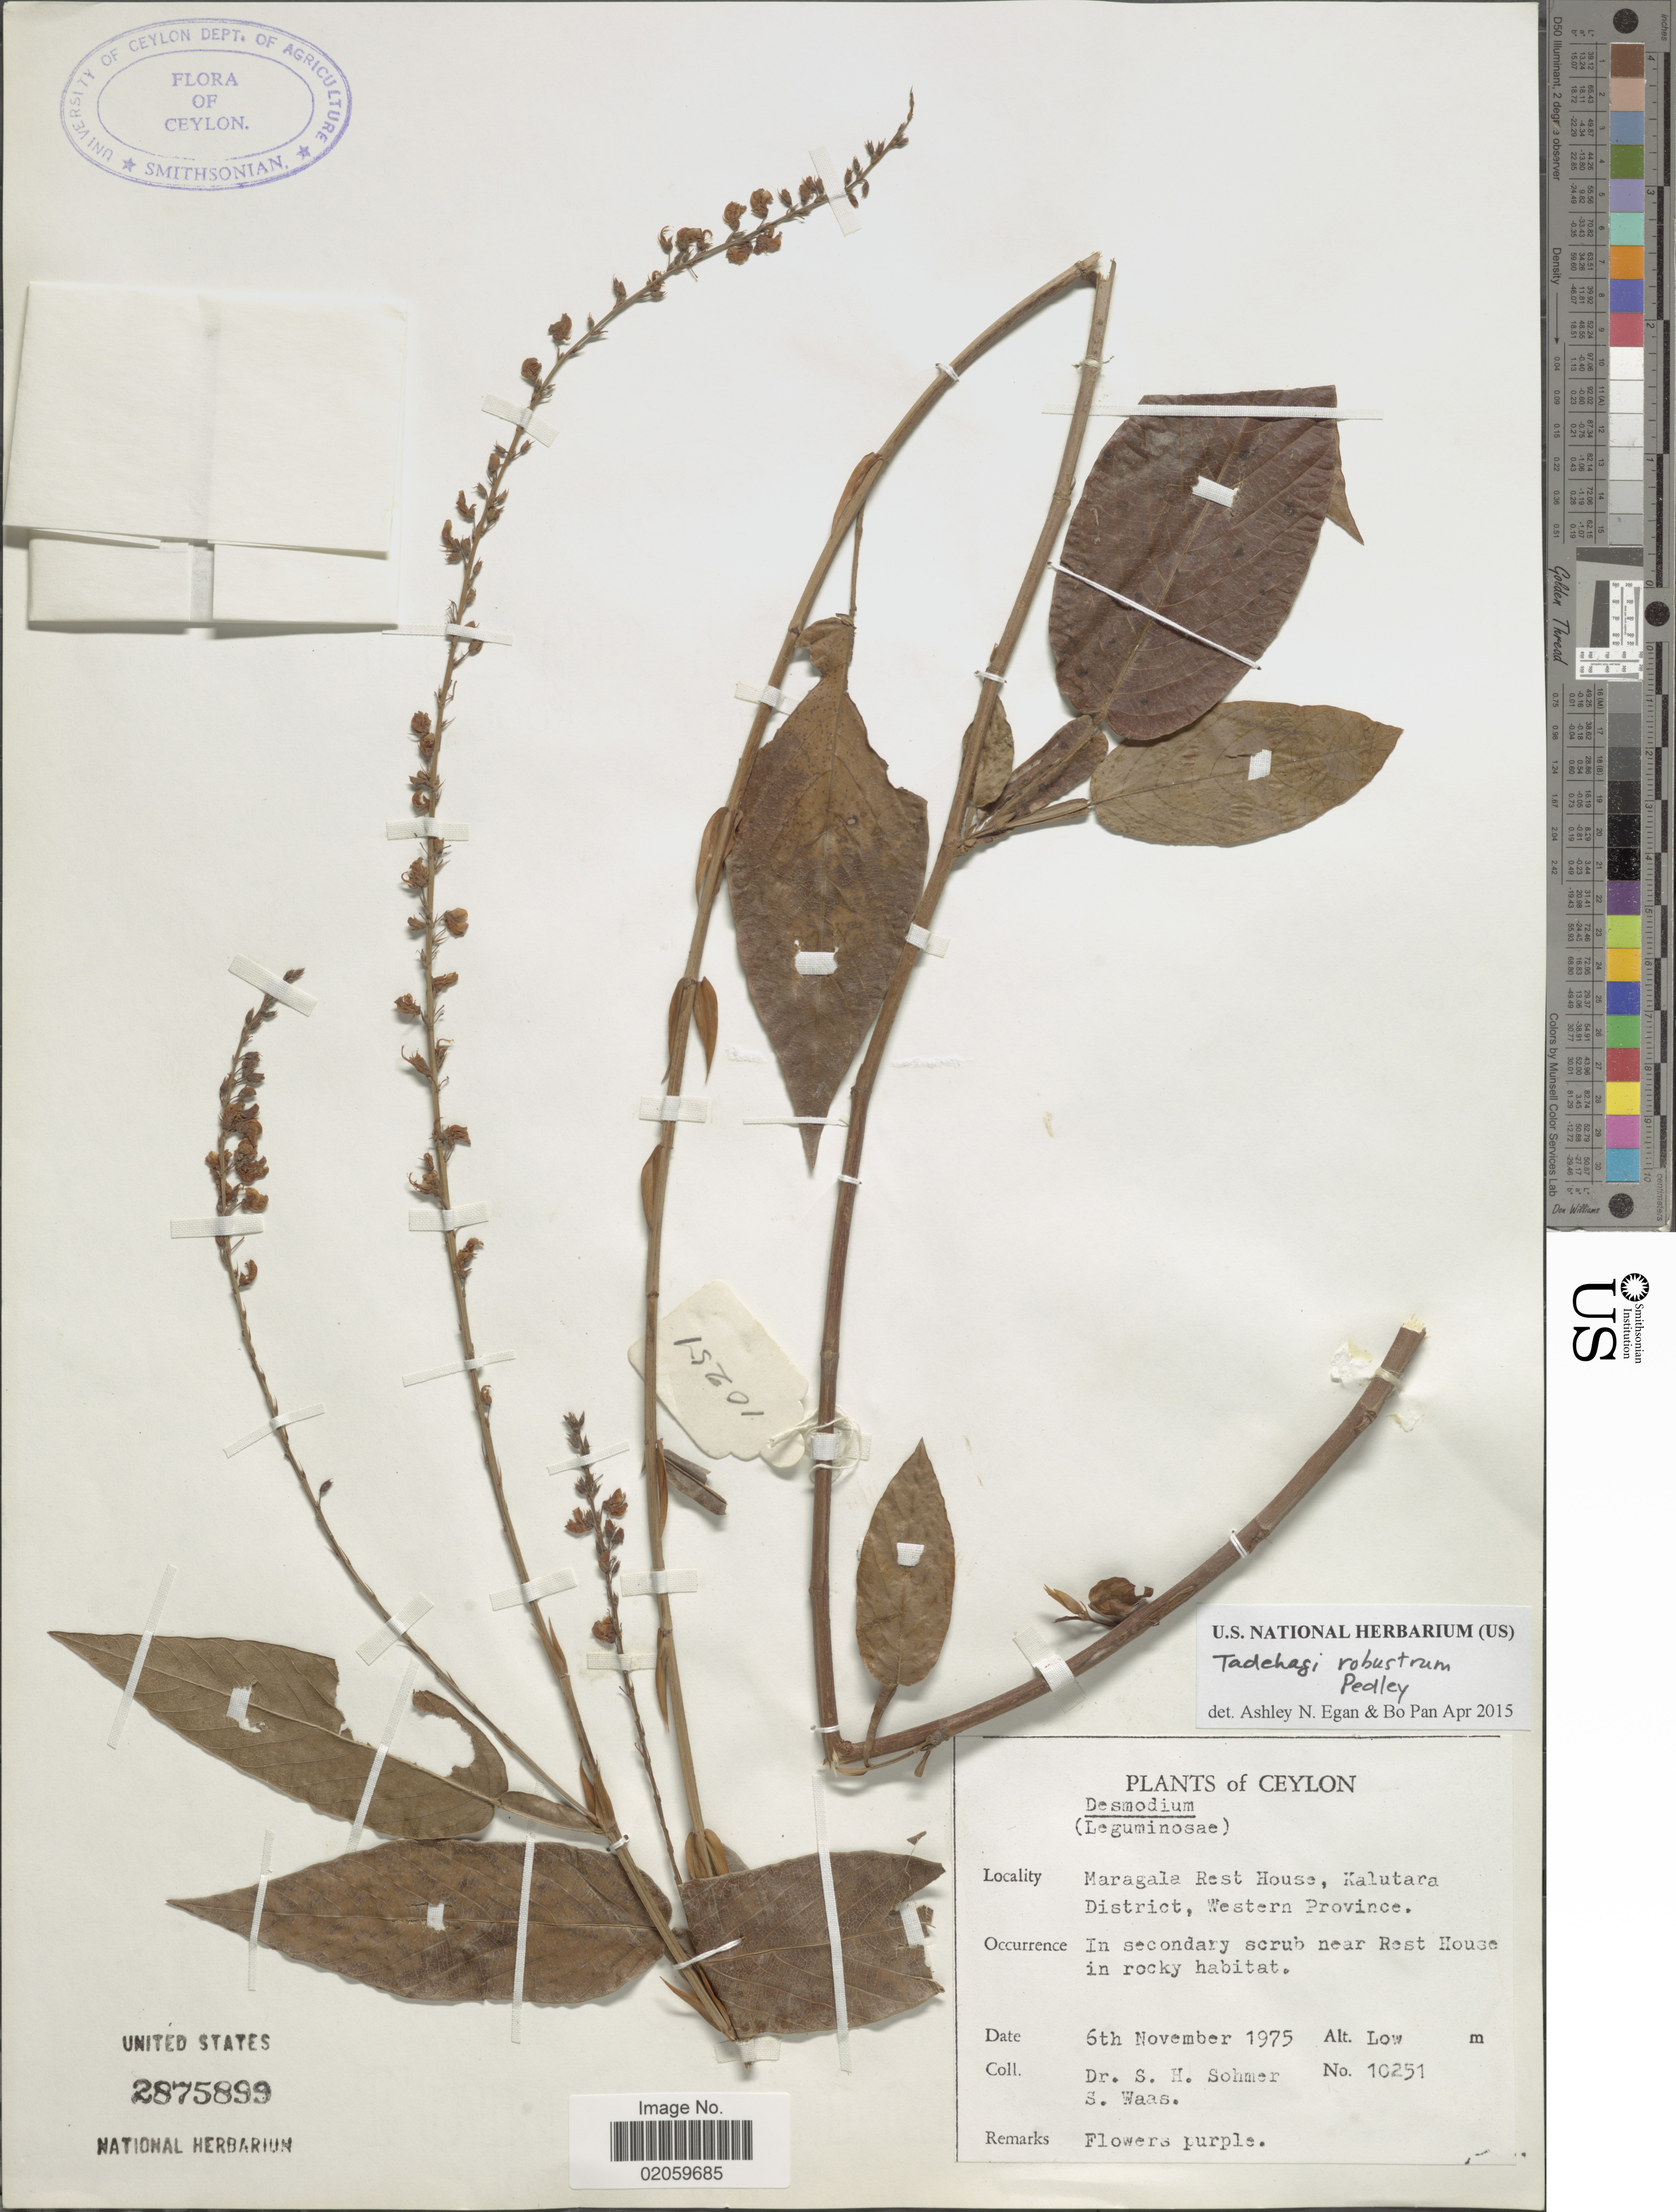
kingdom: Plantae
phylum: Tracheophyta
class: Magnoliopsida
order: Fabales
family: Fabaceae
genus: Tadehagi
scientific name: Tadehagi robustum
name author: Pedley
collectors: S. H. Sohmer & S. Waas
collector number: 10251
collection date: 1975-11-06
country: Sri Lanka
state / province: Western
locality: Maragale Rest House, Kalutara District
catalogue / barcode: US 2875899